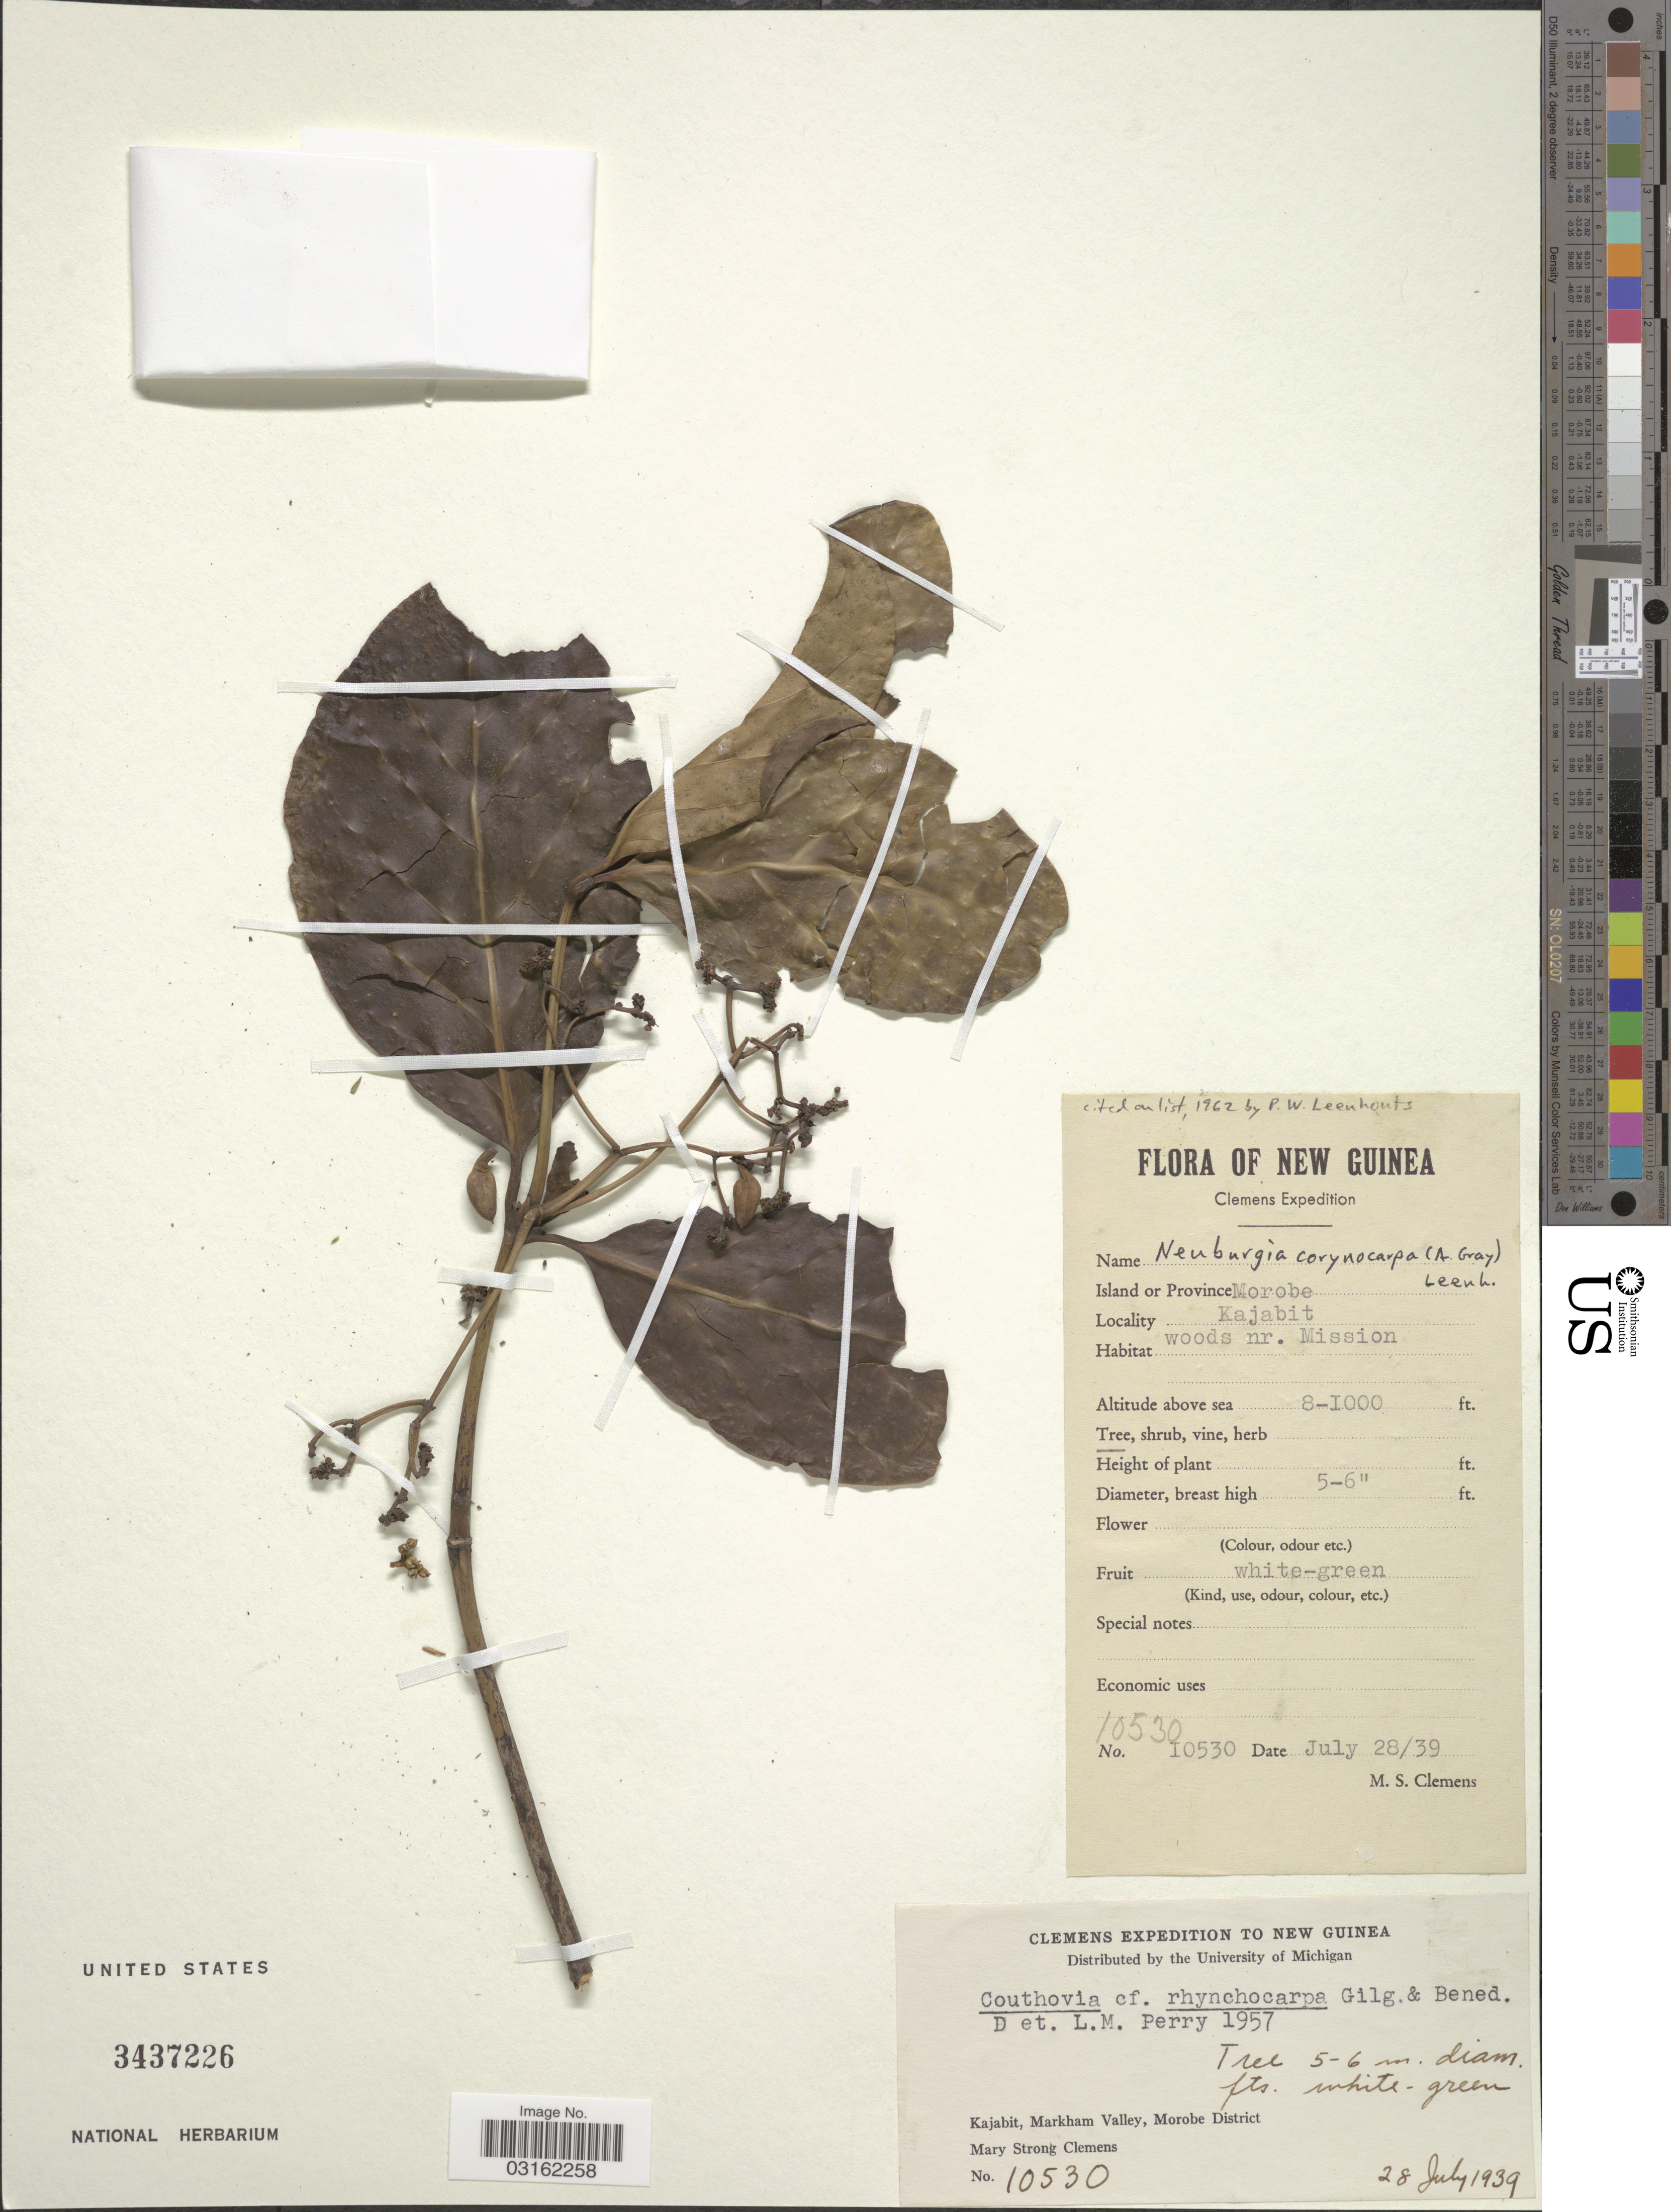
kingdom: Plantae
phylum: Tracheophyta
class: Magnoliopsida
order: Gentianales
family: Loganiaceae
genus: Neuburgia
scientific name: Neuburgia corynocarpa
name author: (A. Gray) Leenh.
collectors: M. S. Clemens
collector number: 10530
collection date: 1939-07-28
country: Papua New Guinea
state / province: Morobe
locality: New Guinea, Island or Province Morobe, Kajabit, Markham Valley, Morobe District.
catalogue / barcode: US 3437226